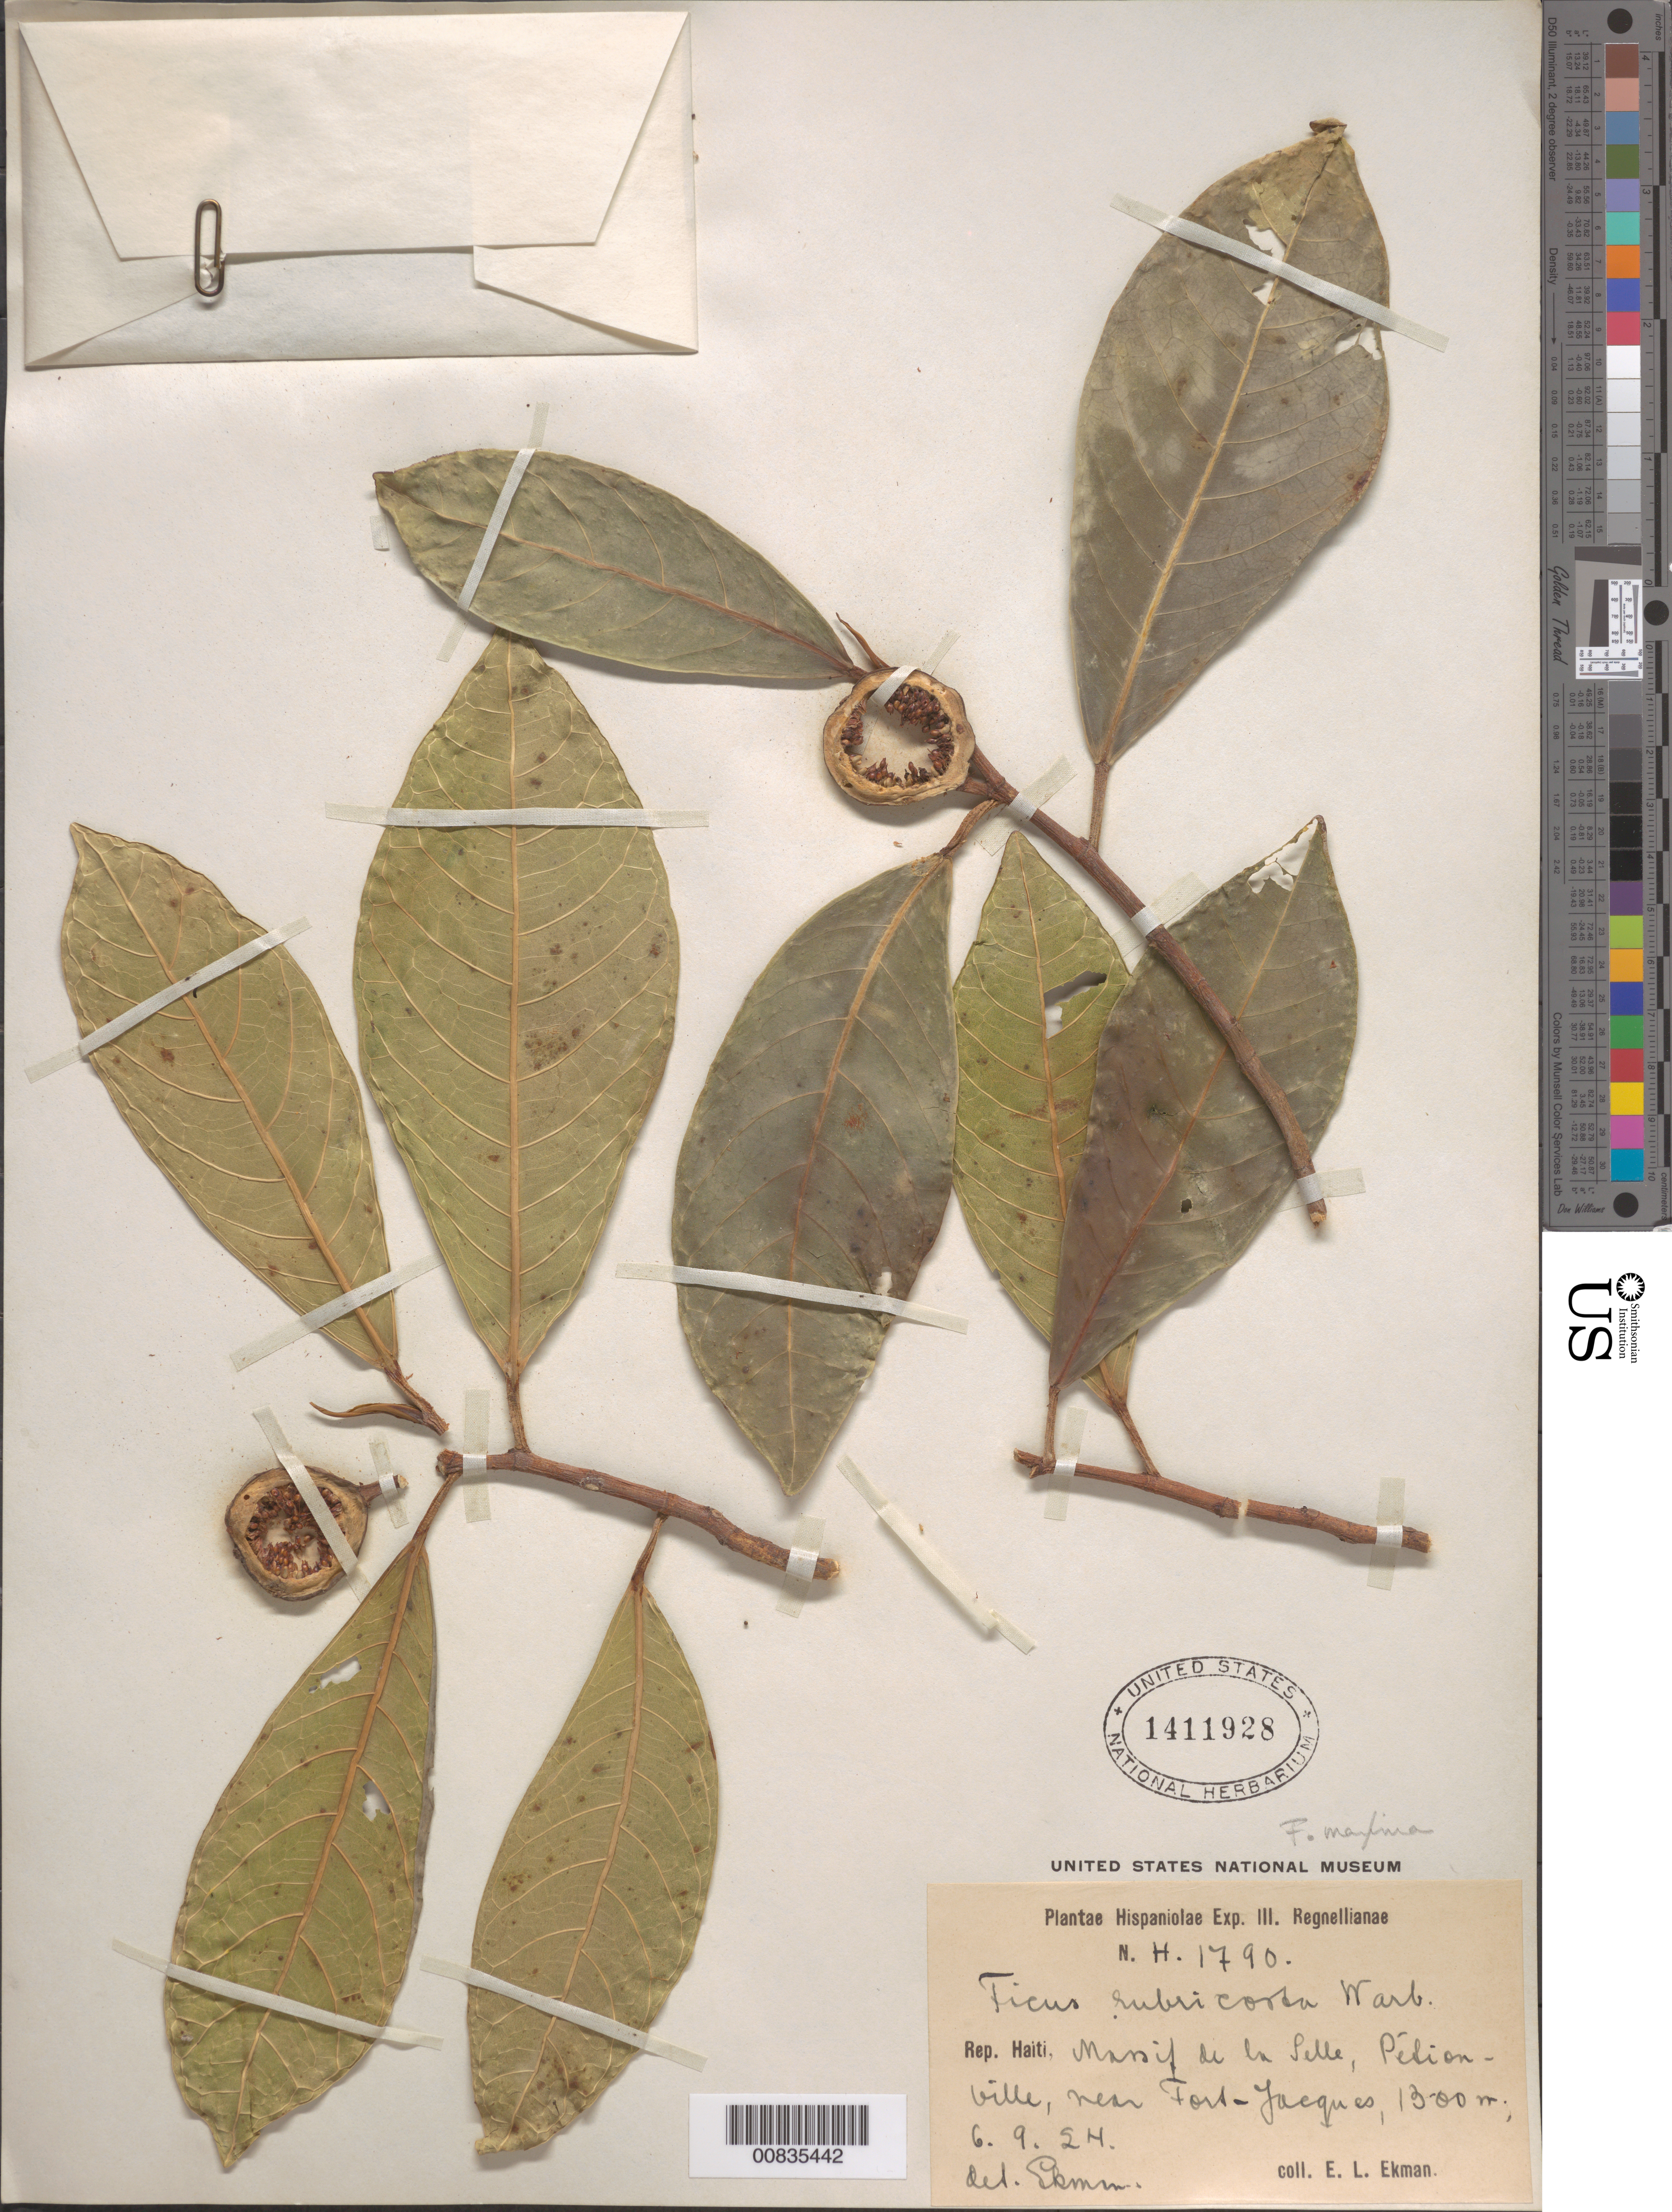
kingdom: Plantae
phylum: Tracheophyta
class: Magnoliopsida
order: Rosales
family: Moraceae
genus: Ficus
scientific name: Ficus maxima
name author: Mill.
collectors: E. L. Ekman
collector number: H 1790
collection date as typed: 06 Sep 1924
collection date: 1924-09-06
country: Haiti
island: Hispaniola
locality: Massif de la Selle, Pétionville, near Fort-Jacques.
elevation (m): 1300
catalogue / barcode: US 1411928